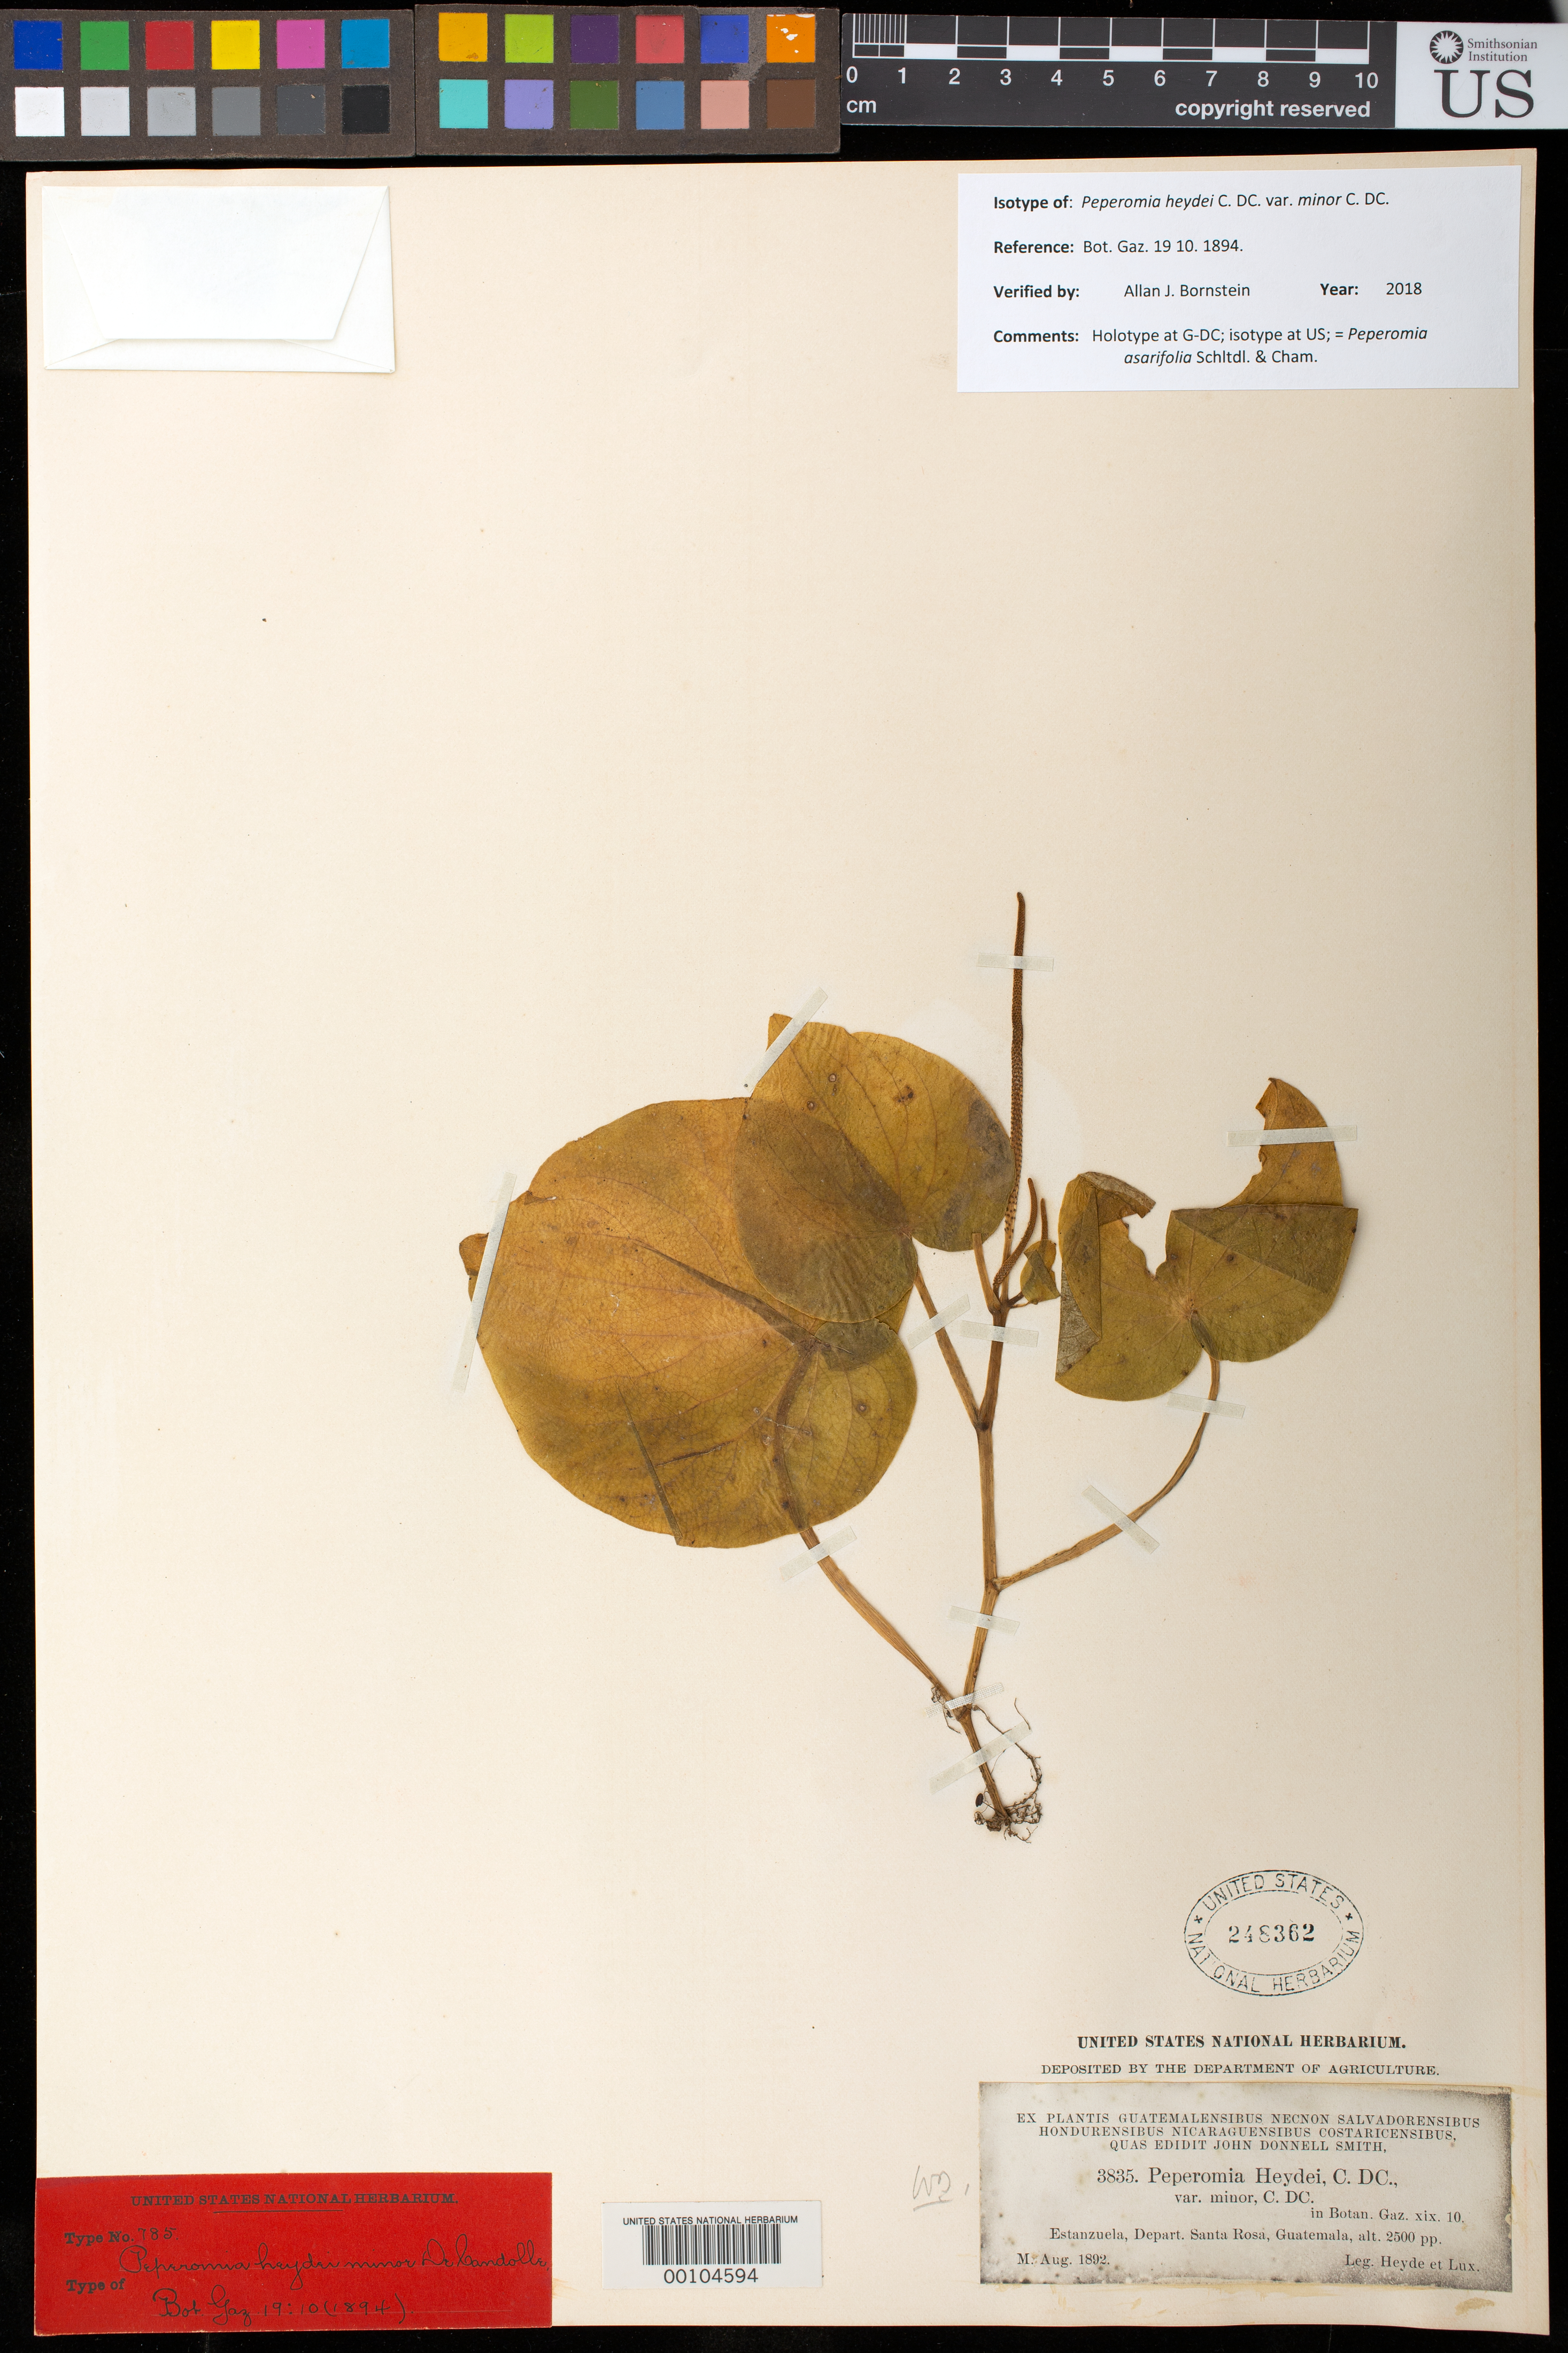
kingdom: Plantae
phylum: Tracheophyta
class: Magnoliopsida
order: Piperales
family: Piperaceae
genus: Peperomia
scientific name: Peperomia heydei var. minor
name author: C. DC.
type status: Isotype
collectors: E. T. Heyde & E. Lux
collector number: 3835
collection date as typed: Aug 1892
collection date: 1892-08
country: Guatemala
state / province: Santa Rosa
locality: Estanzuela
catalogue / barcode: US 248362